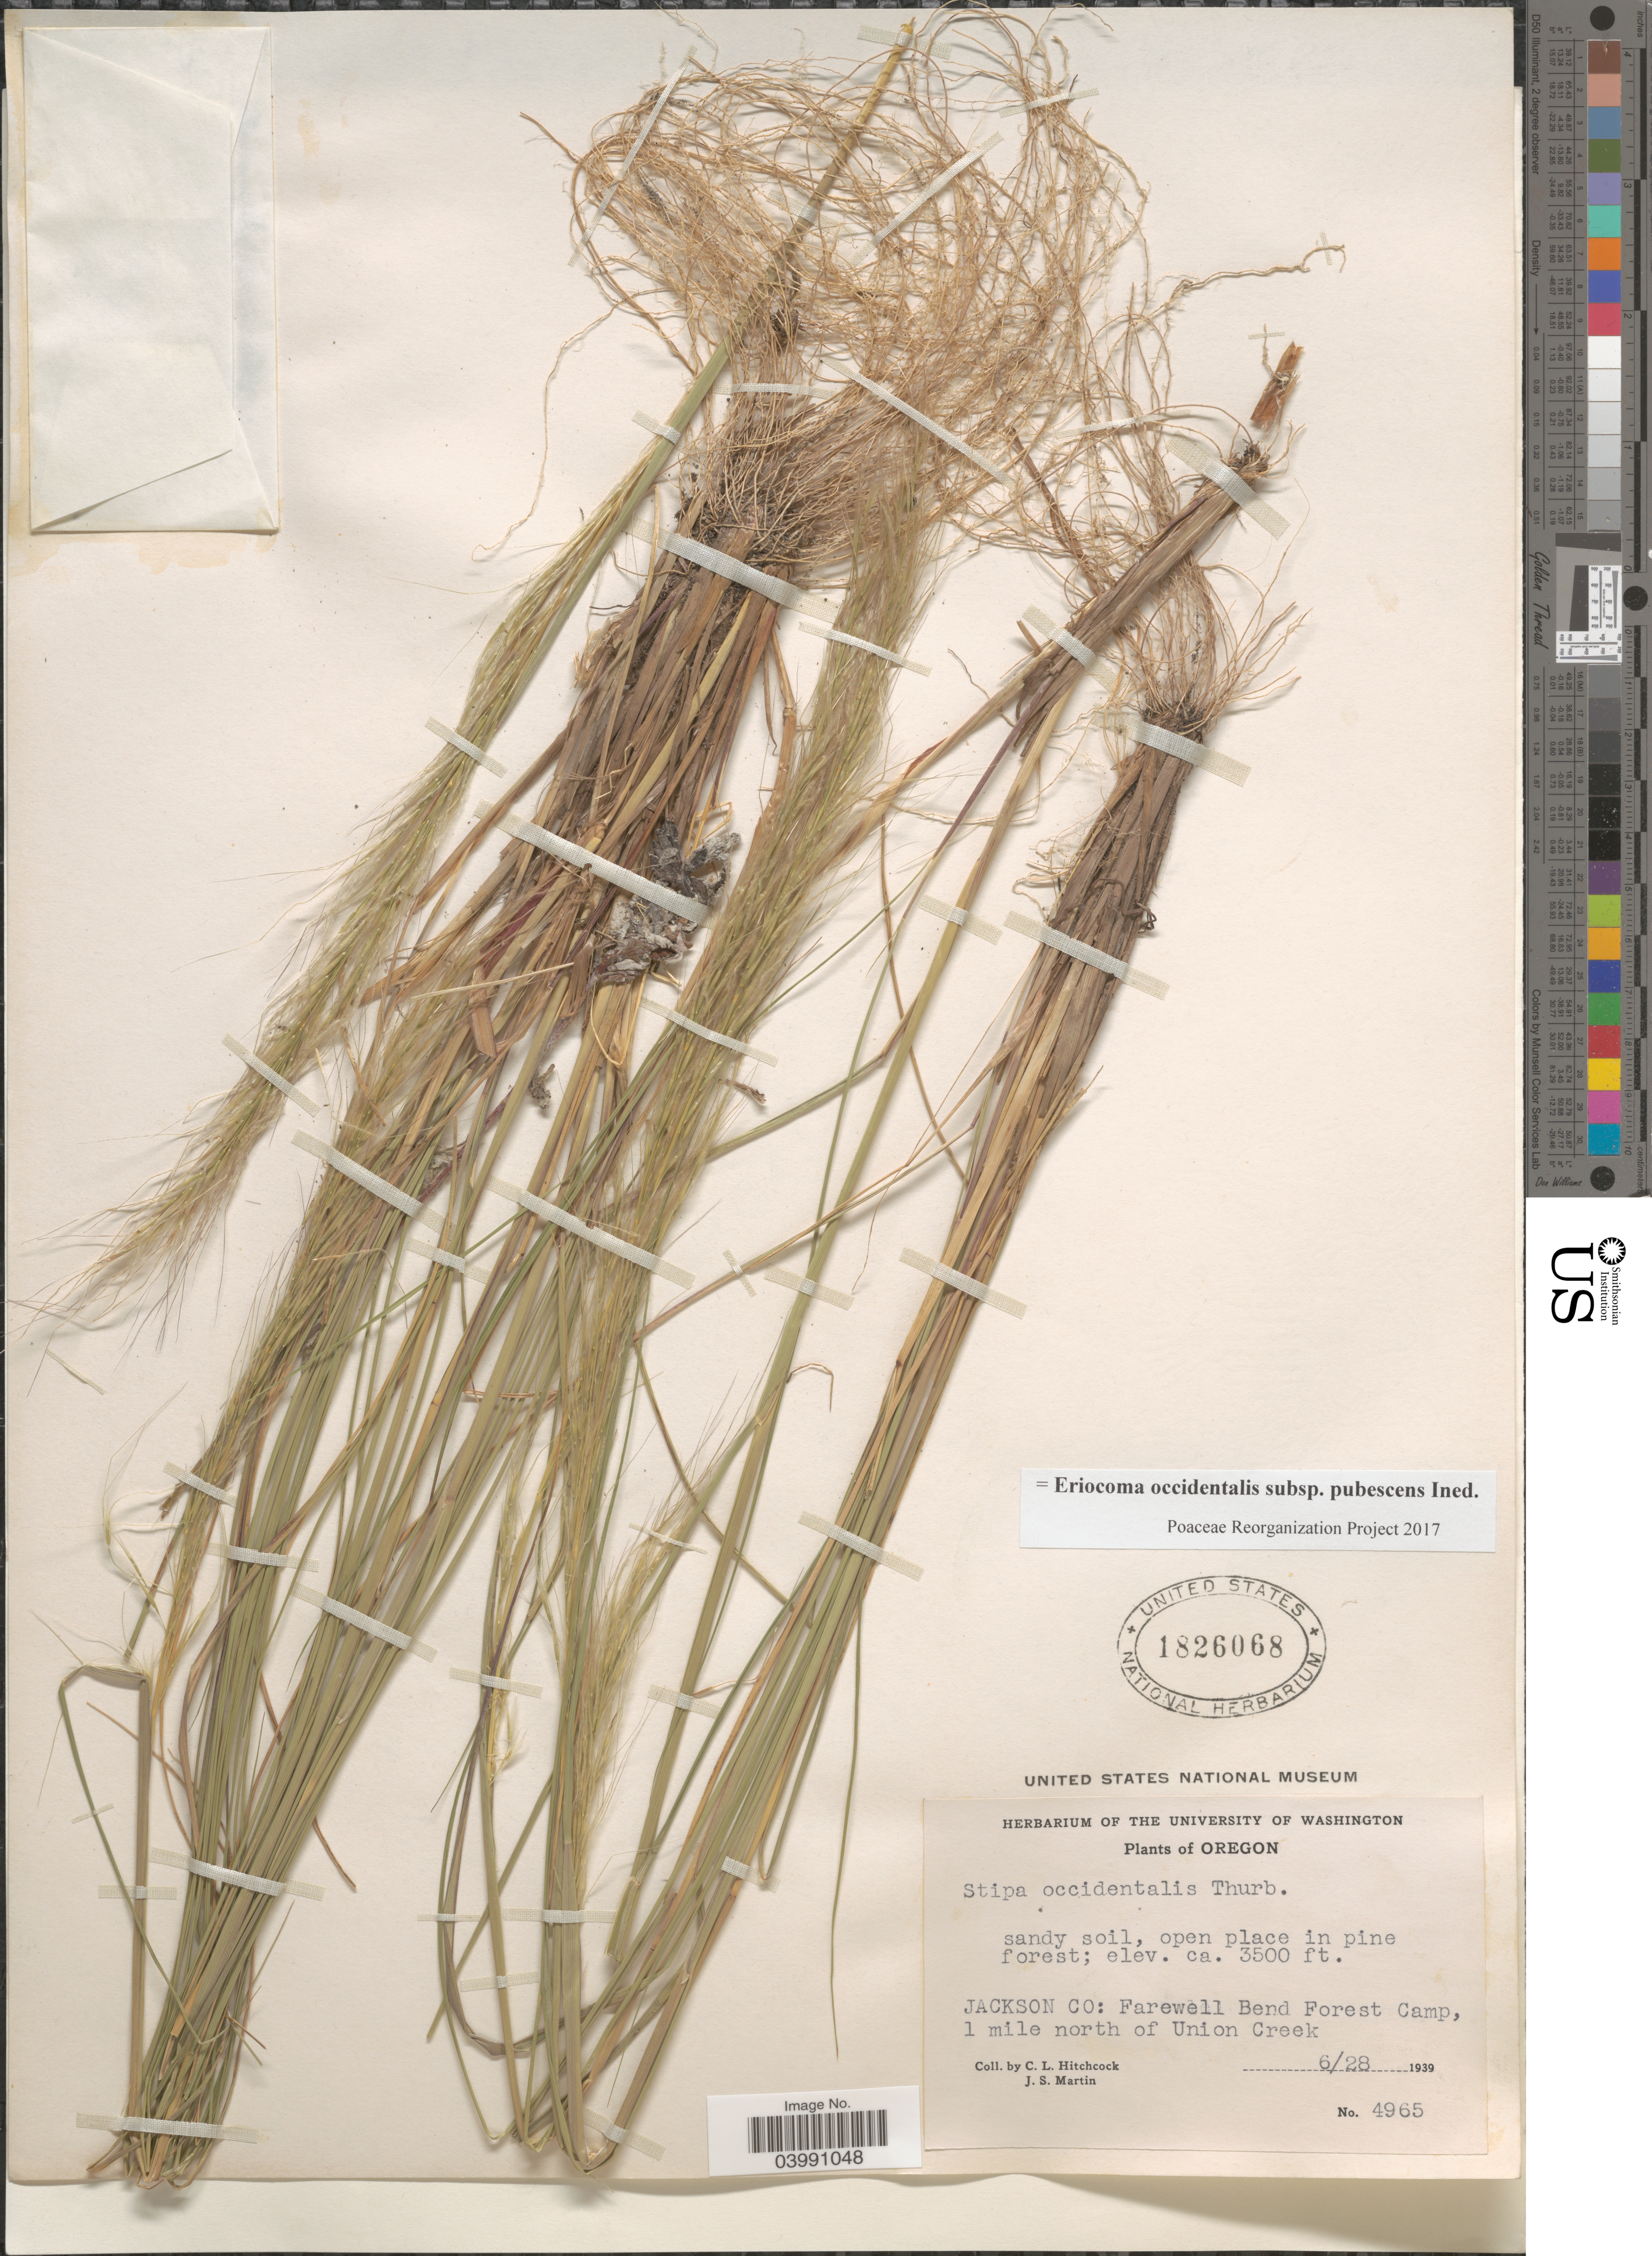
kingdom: Plantae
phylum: Tracheophyta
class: Liliopsida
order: Poales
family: Poaceae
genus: Eriocoma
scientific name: Eriocoma occidentalis subsp. pubescens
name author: (Vasey) Romasch.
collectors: C. L. Hitchcock & J. S. Martin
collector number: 4965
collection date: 1939-06-28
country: United States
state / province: Oregon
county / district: Jackson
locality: Jackson Co: Farewell Bend Forest Camp, 1 mile north of Union Creek.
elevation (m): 1067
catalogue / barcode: US 1826068